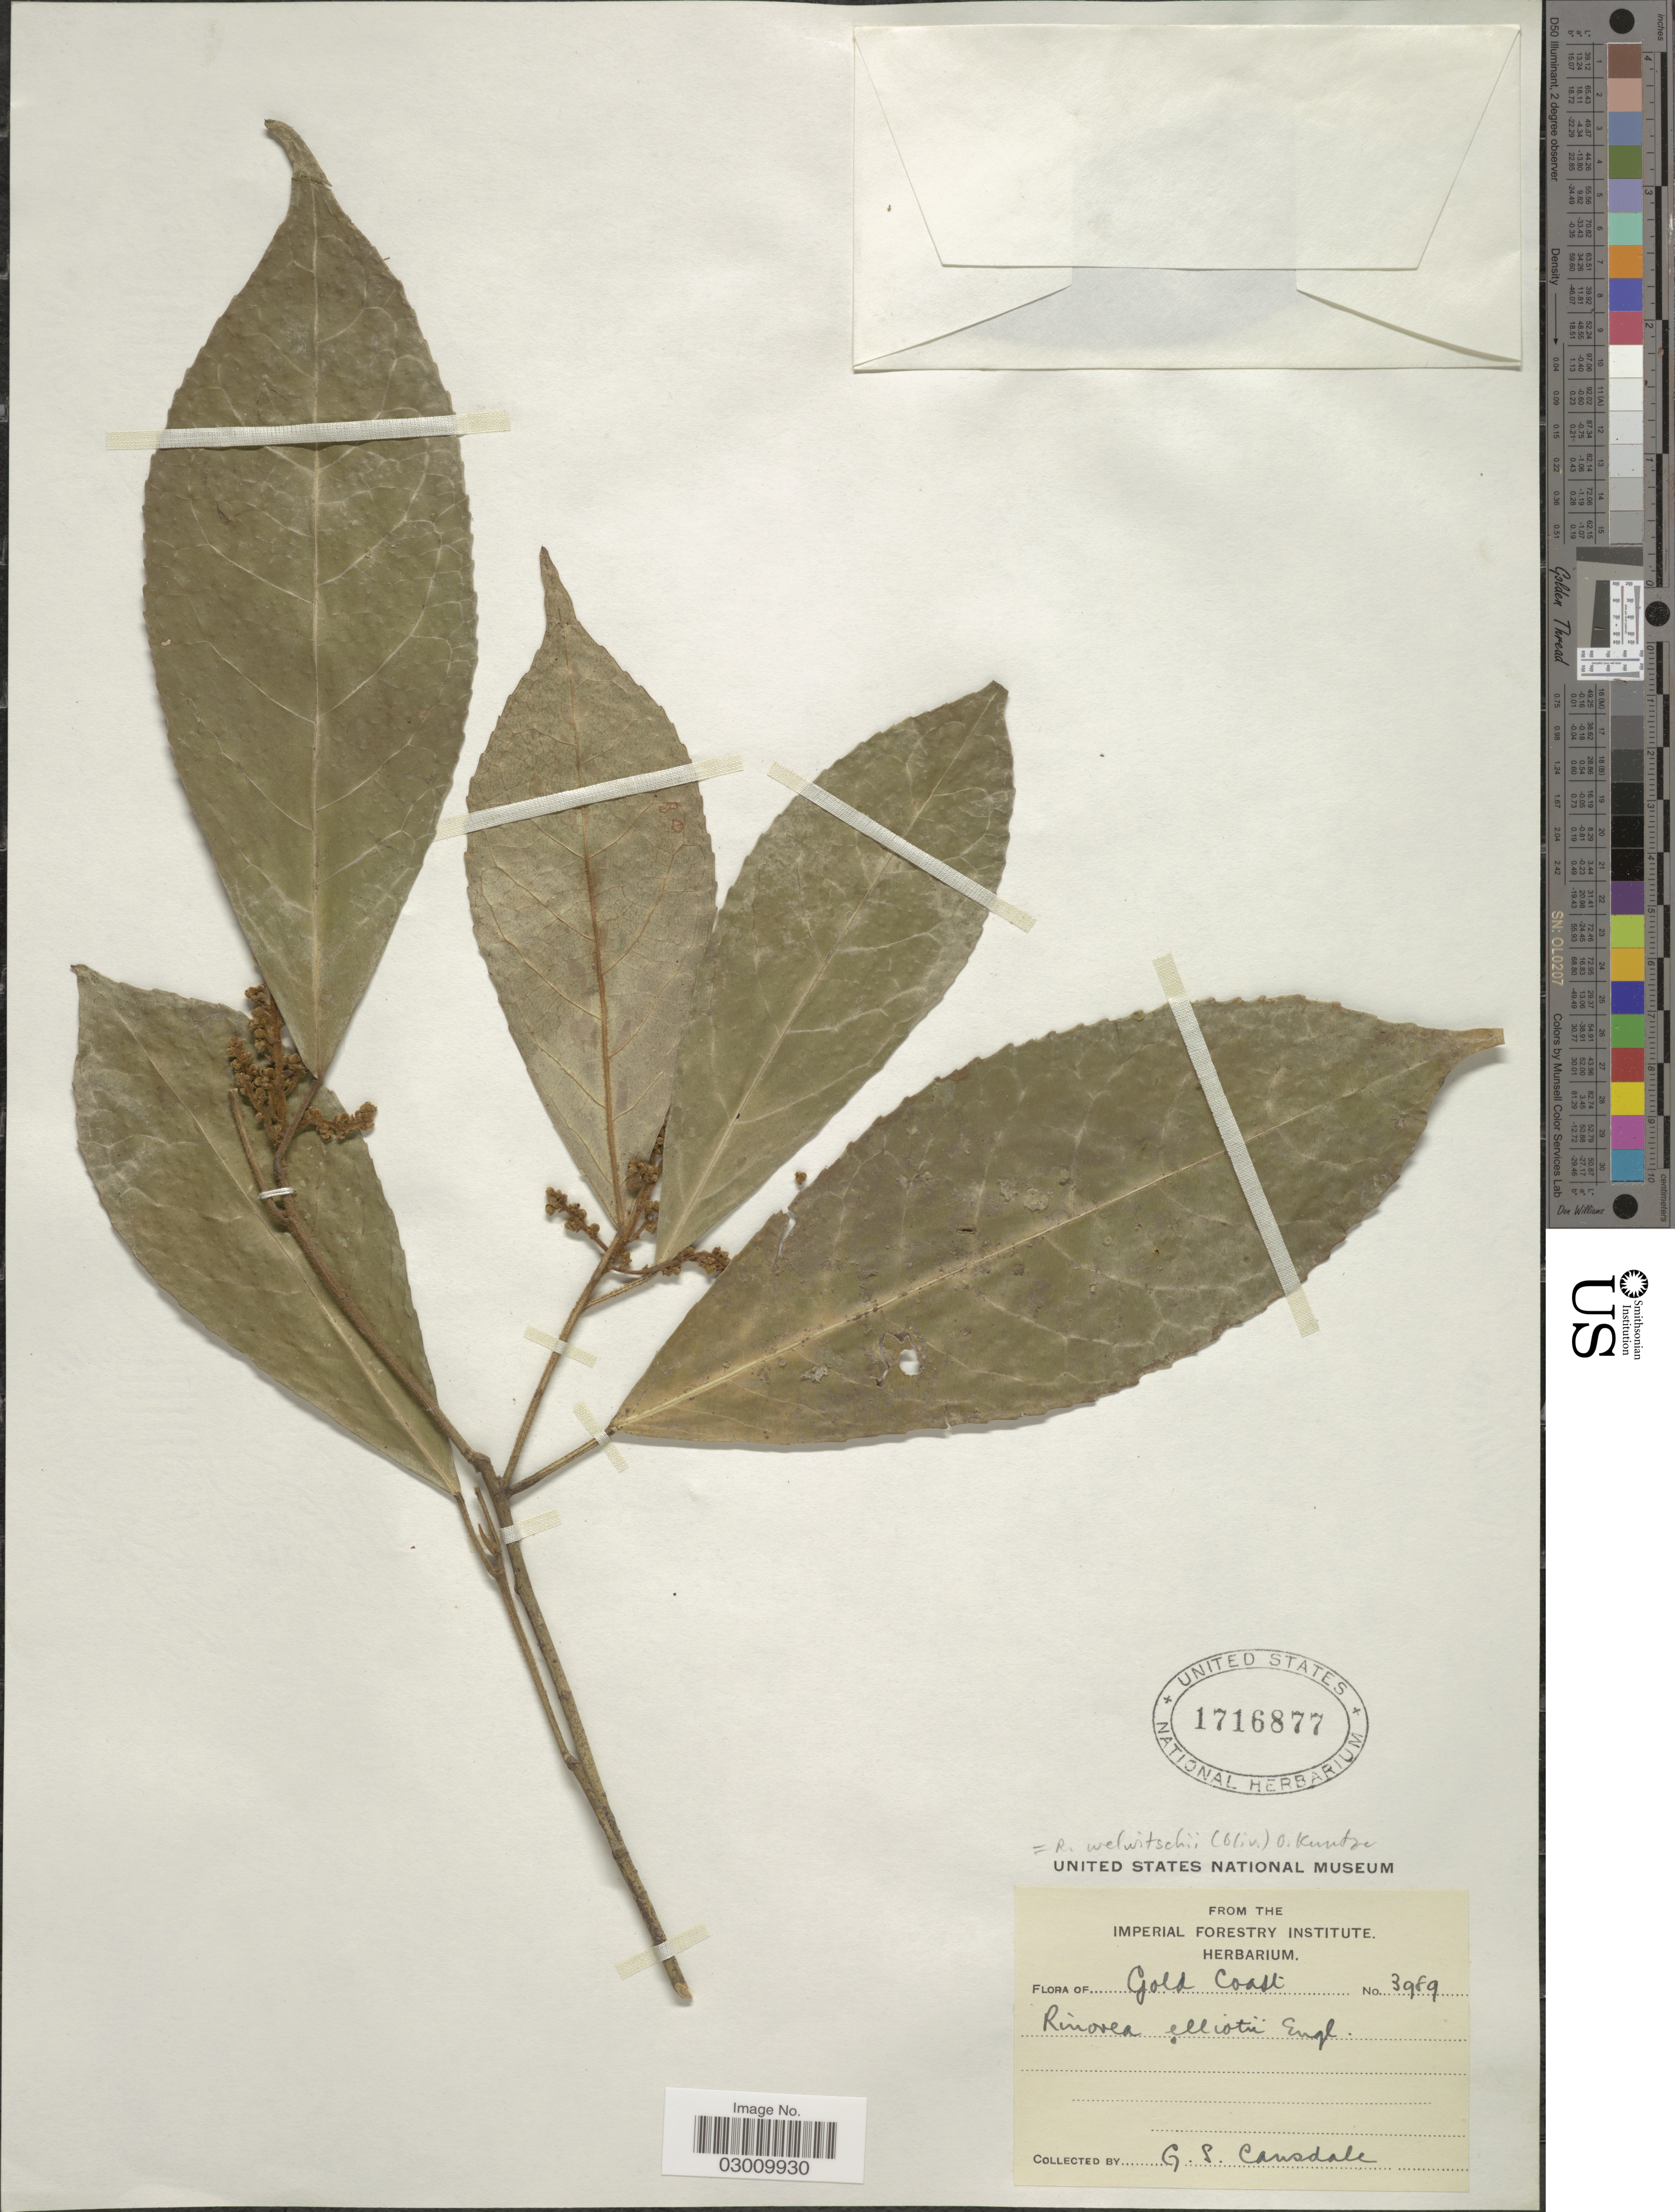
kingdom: Plantae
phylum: Tracheophyta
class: Magnoliopsida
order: Malpighiales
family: Violaceae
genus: Rinorea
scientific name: Rinorea welwitschii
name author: (Oliv.) Kuntze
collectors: G. Cansdale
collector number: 3989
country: Ghana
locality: Gold Coast.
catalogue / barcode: US 1716877